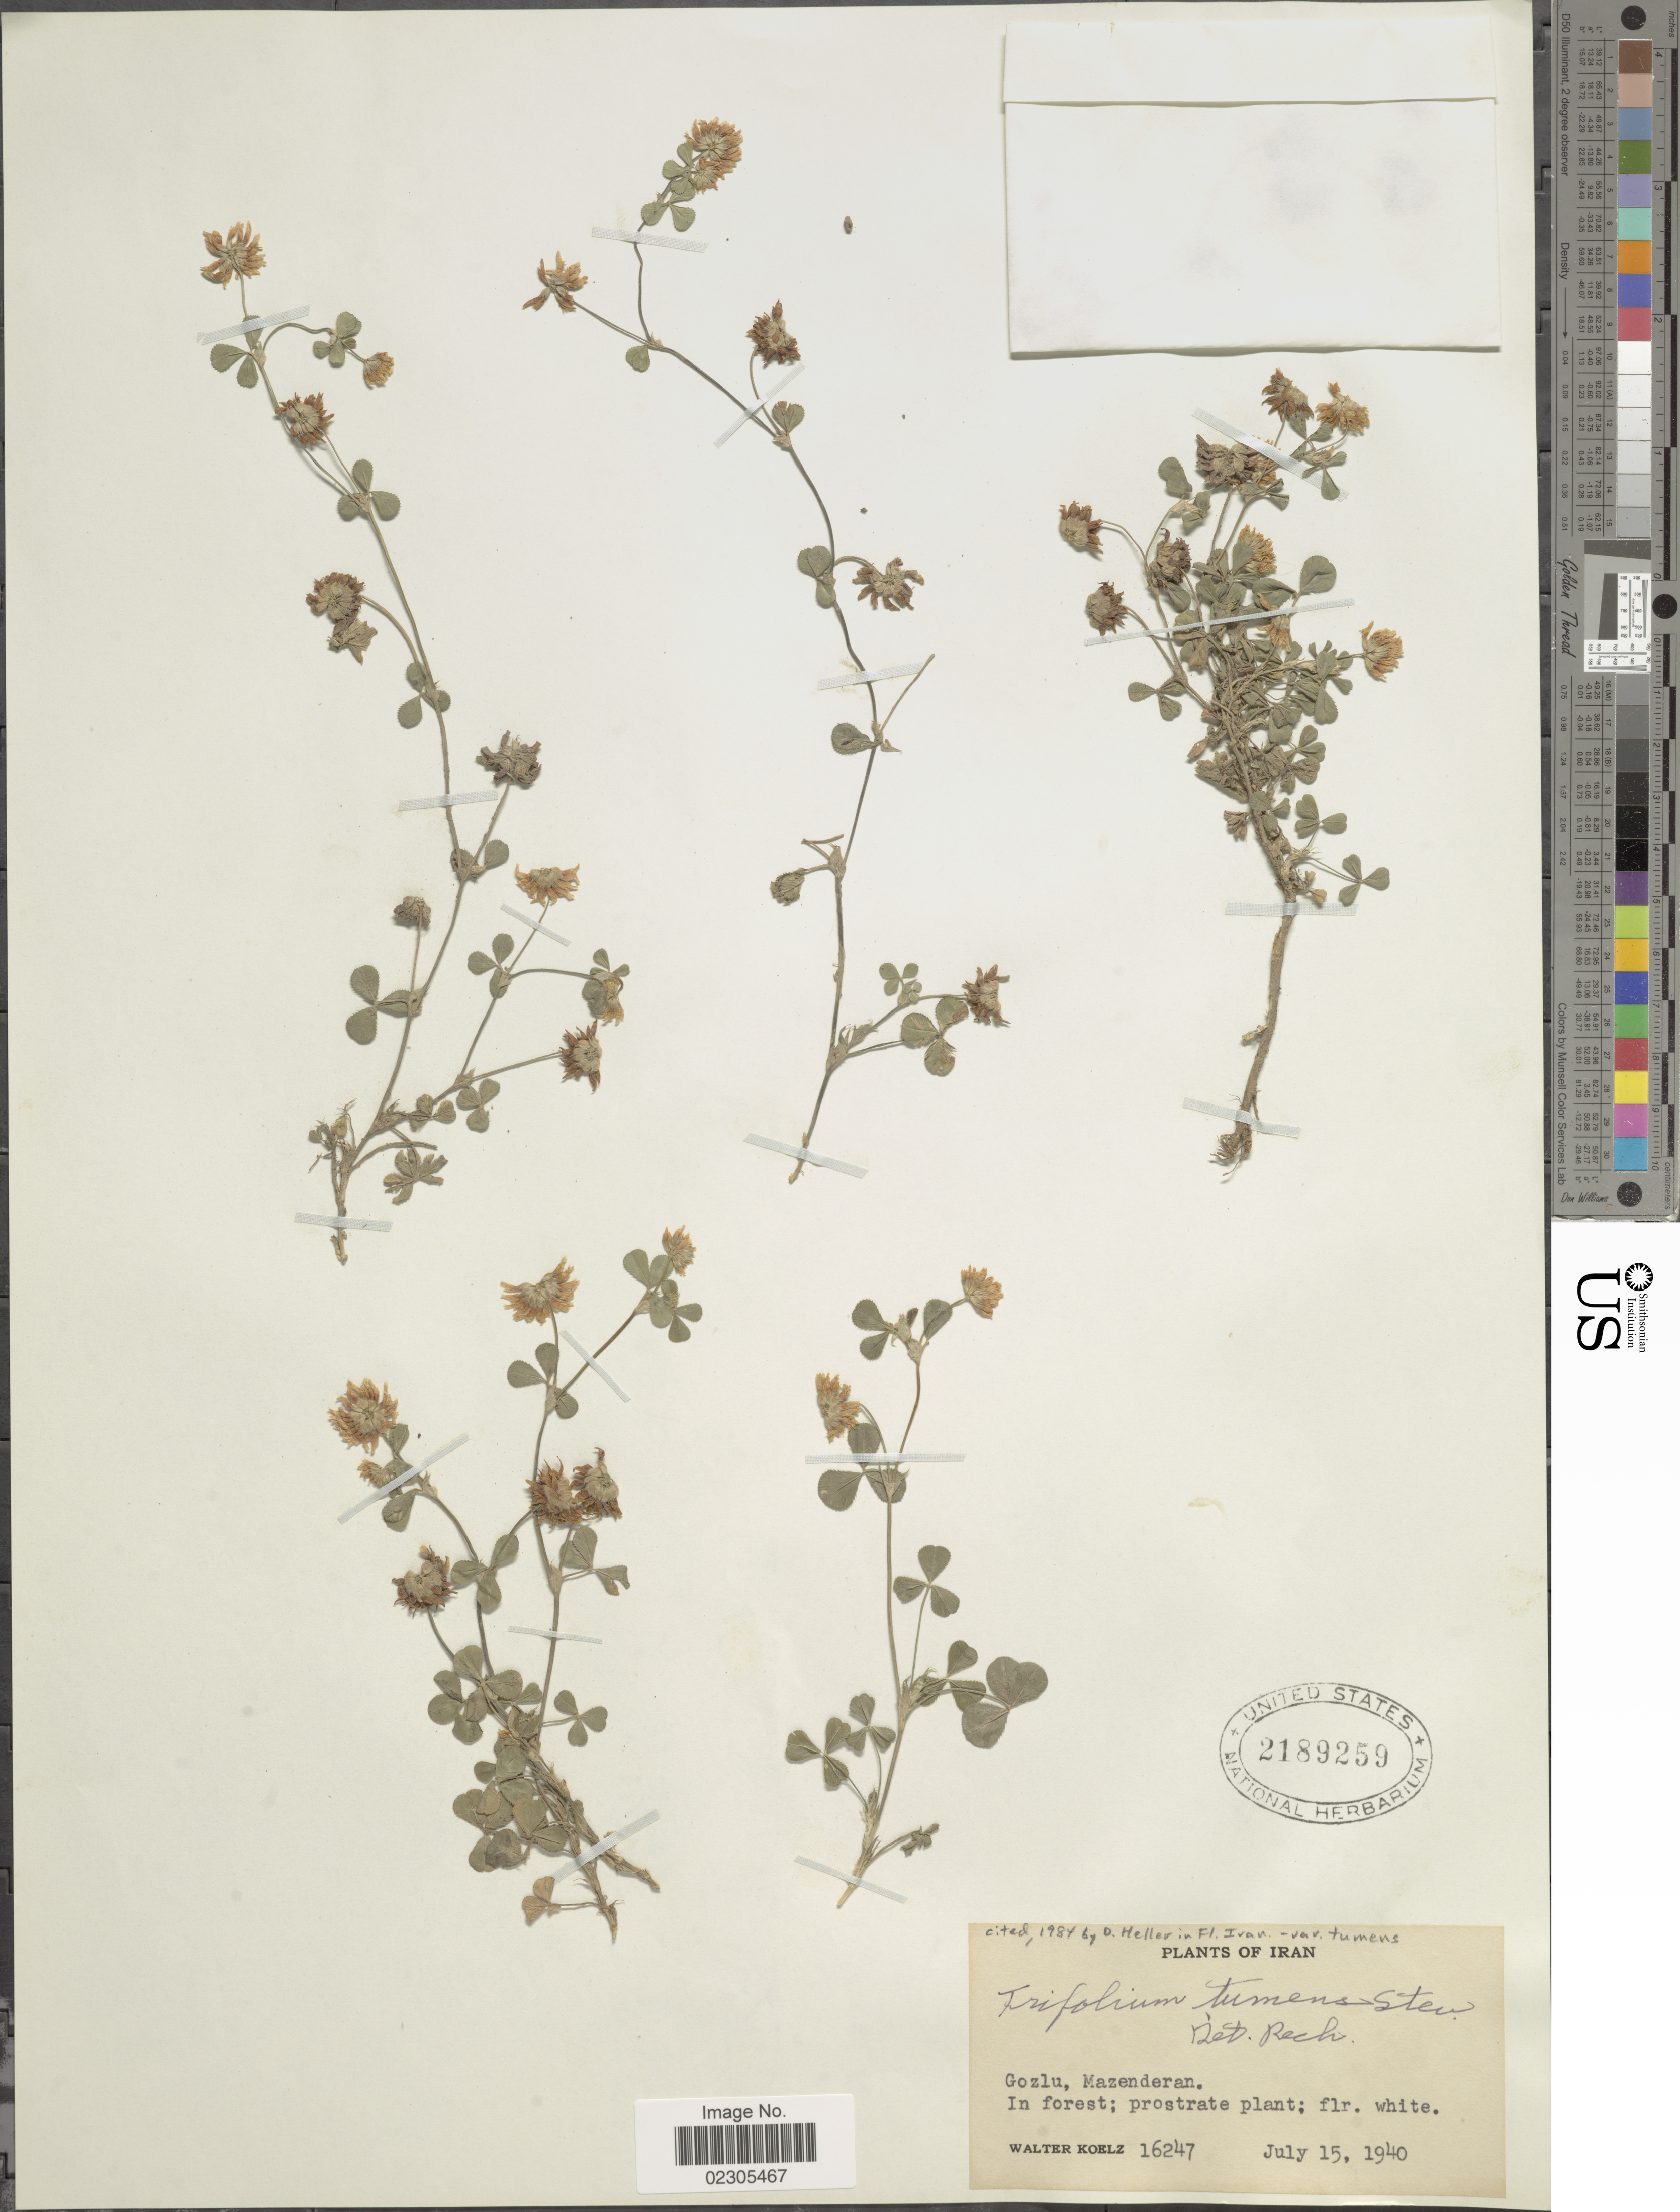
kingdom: Plantae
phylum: Tracheophyta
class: Magnoliopsida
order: Fabales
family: Fabaceae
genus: Trifolium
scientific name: Trifolium tumens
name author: M. Bieb.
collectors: W. N. Koelz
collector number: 16247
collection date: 1940-07-15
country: Iran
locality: Gozlu, Mazenderan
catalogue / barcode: US 2189259